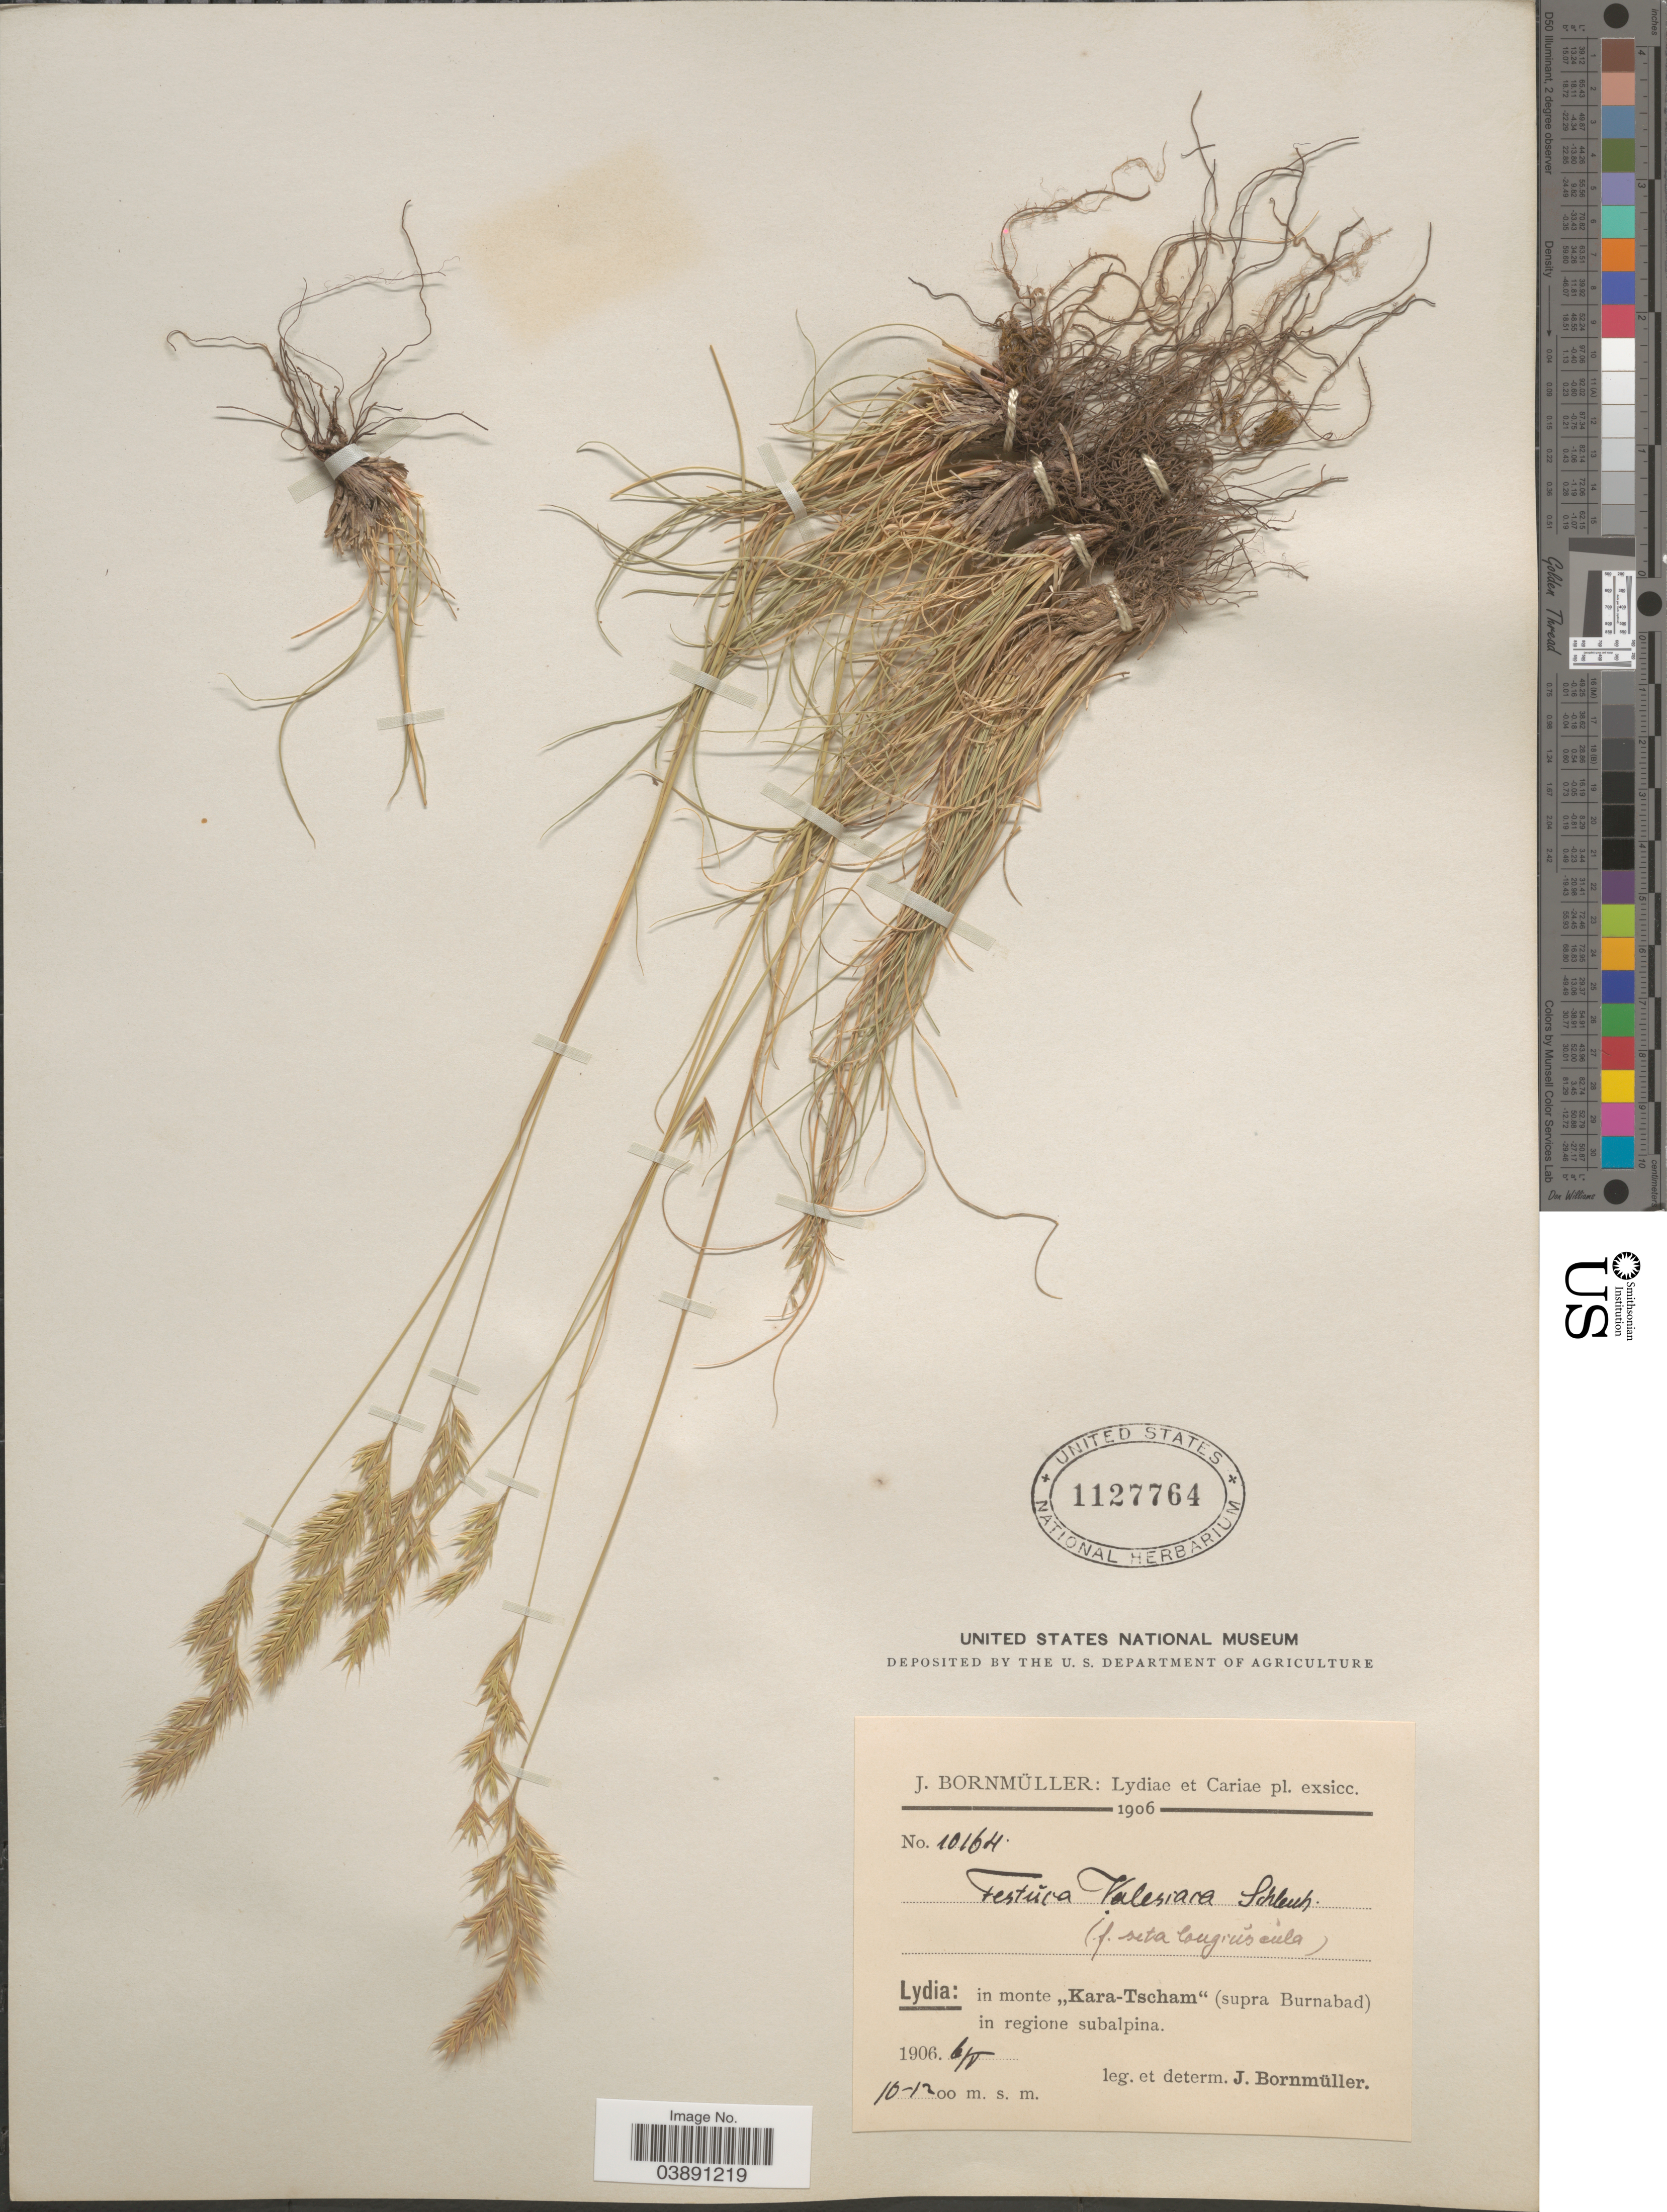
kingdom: Plantae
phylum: Tracheophyta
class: Liliopsida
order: Poales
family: Poaceae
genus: Festuca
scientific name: Festuca valesiaca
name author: Schleich. ex Gaudin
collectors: J. Bornmüller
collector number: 10164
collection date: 1906-05-06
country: Turkey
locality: Lydia: in monte "Kara-Tscham" (supra Burnabad) in regione subalpina.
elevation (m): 1000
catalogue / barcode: US 1127764